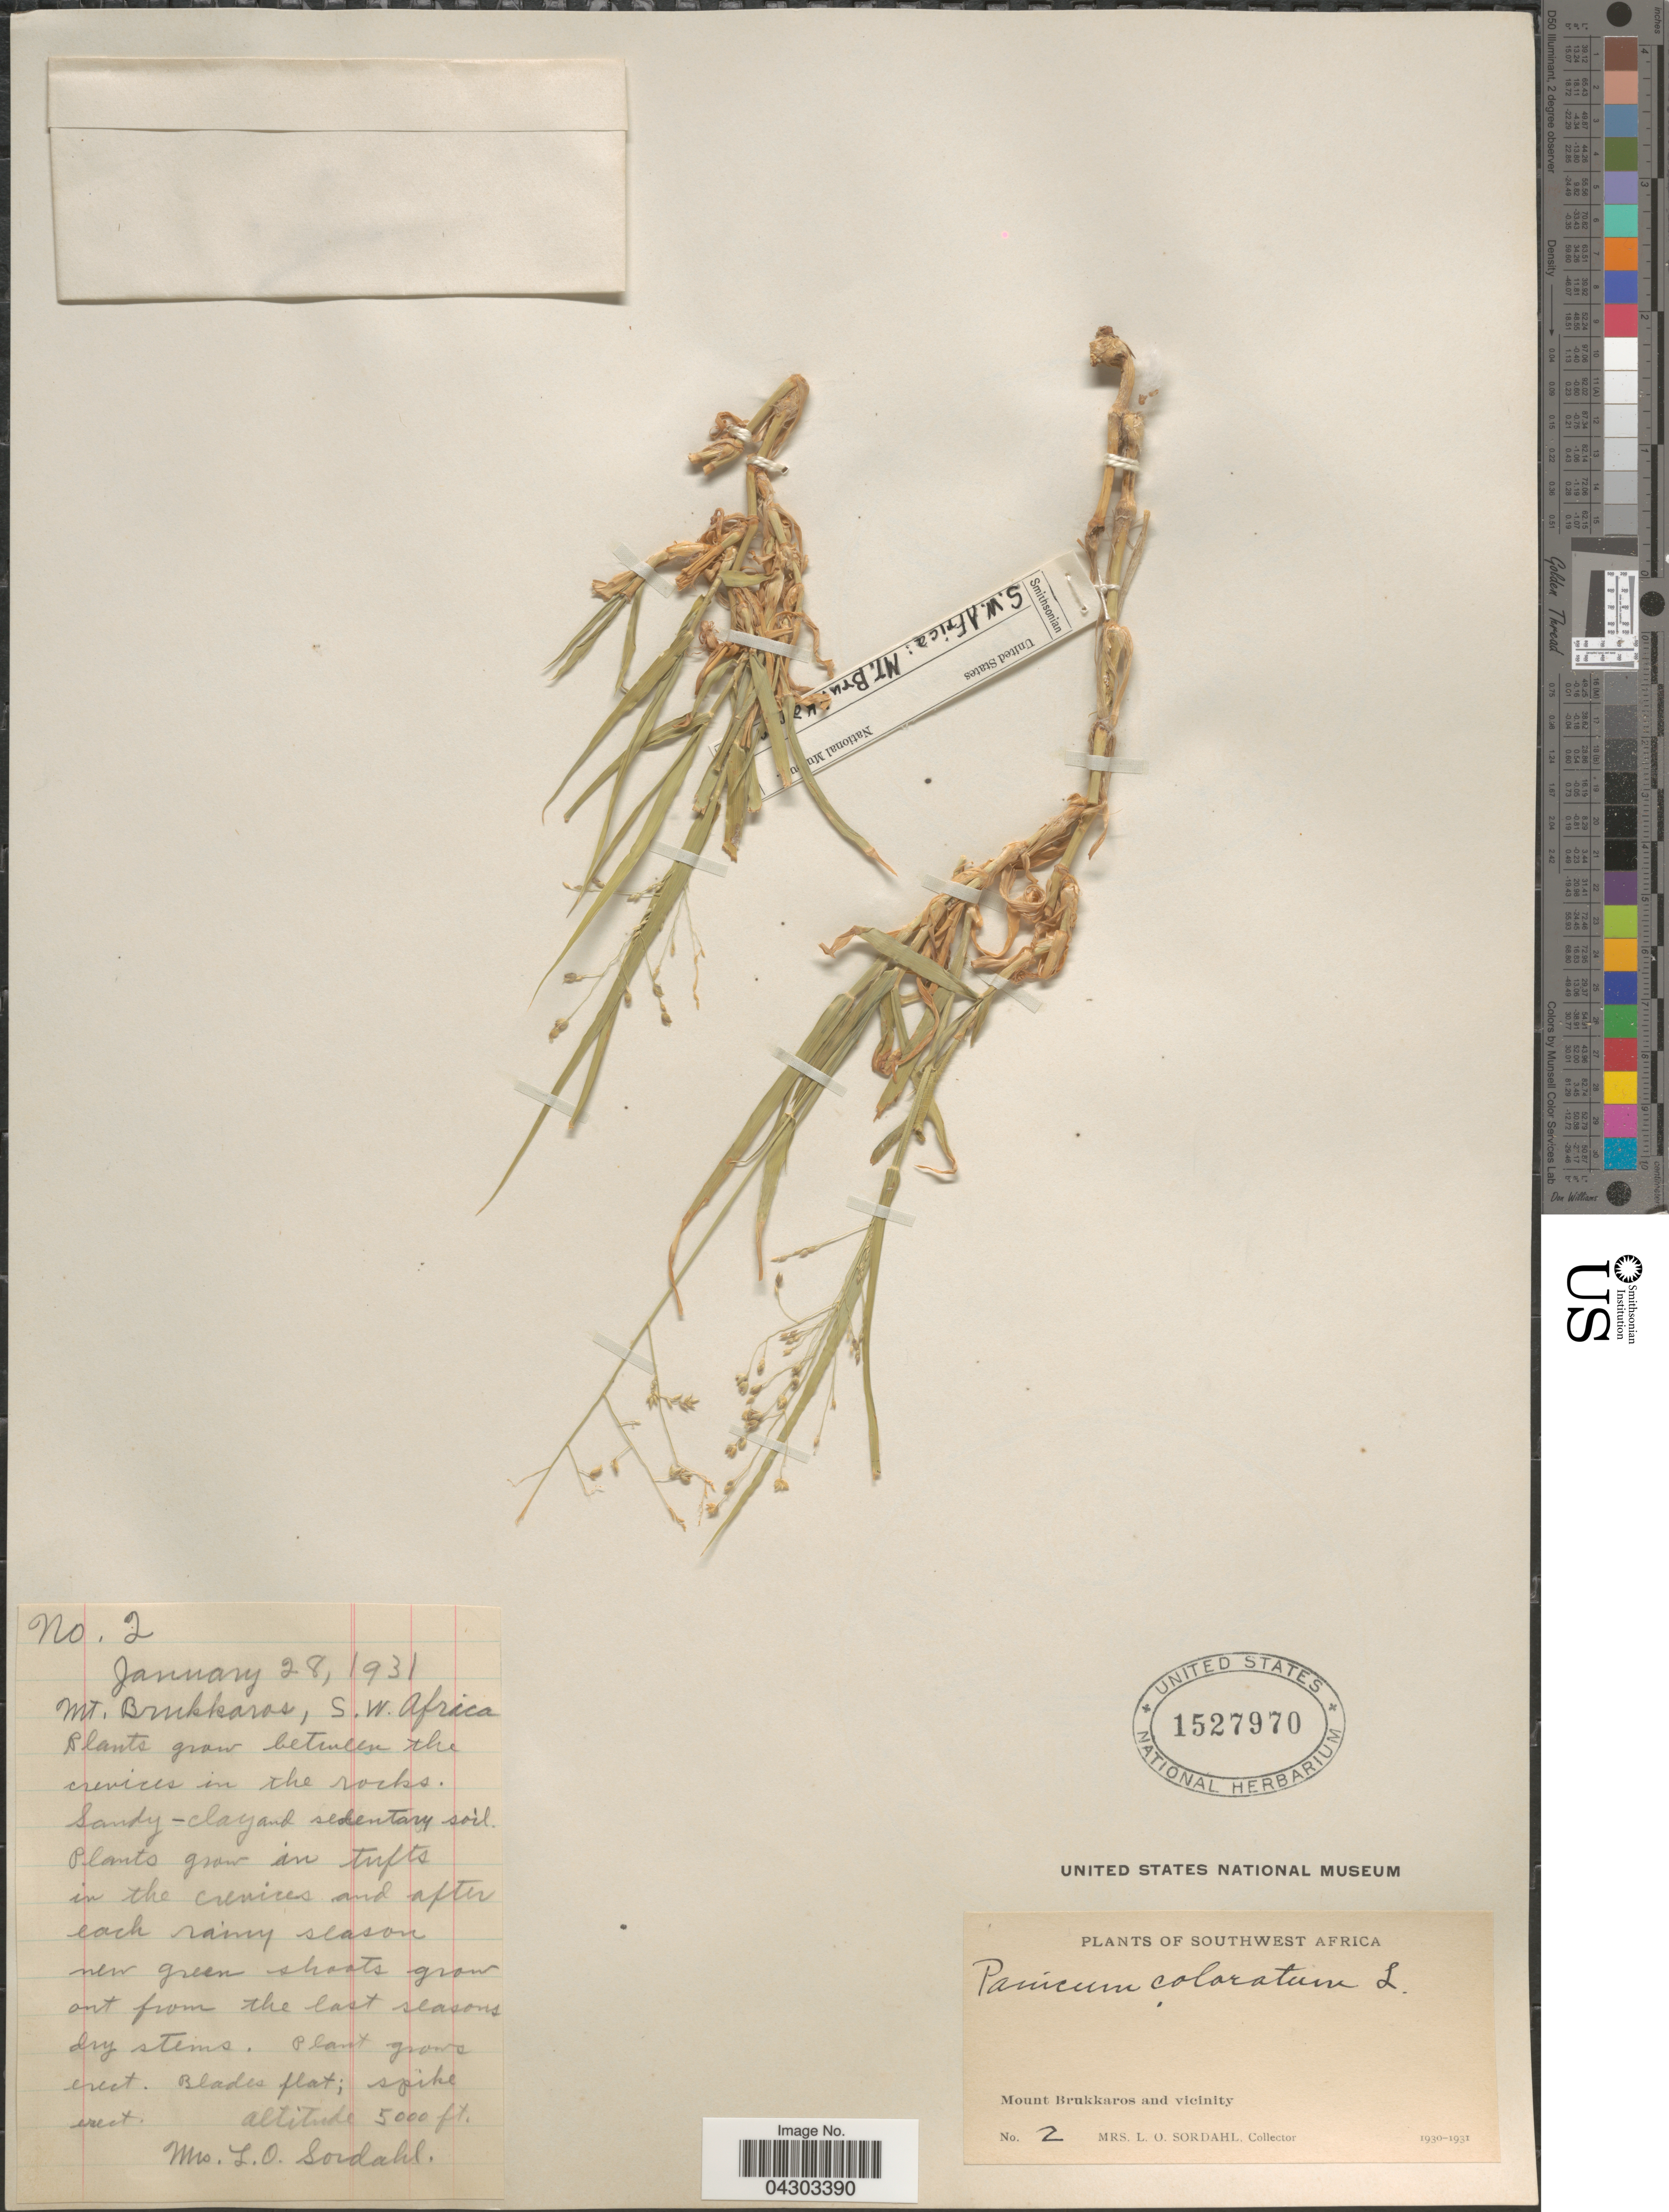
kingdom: Plantae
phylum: Tracheophyta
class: Liliopsida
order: Poales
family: Poaceae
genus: Panicum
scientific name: Panicum coloratum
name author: L.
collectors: L. Sordahl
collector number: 2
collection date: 1931-01-28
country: Namibia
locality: Mt. Brukkaros, S. W. Africa. Between the crevices of rocks. Southwest Africa. Mount Brukkaros and vicinity.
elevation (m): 1524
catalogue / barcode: US 1527970